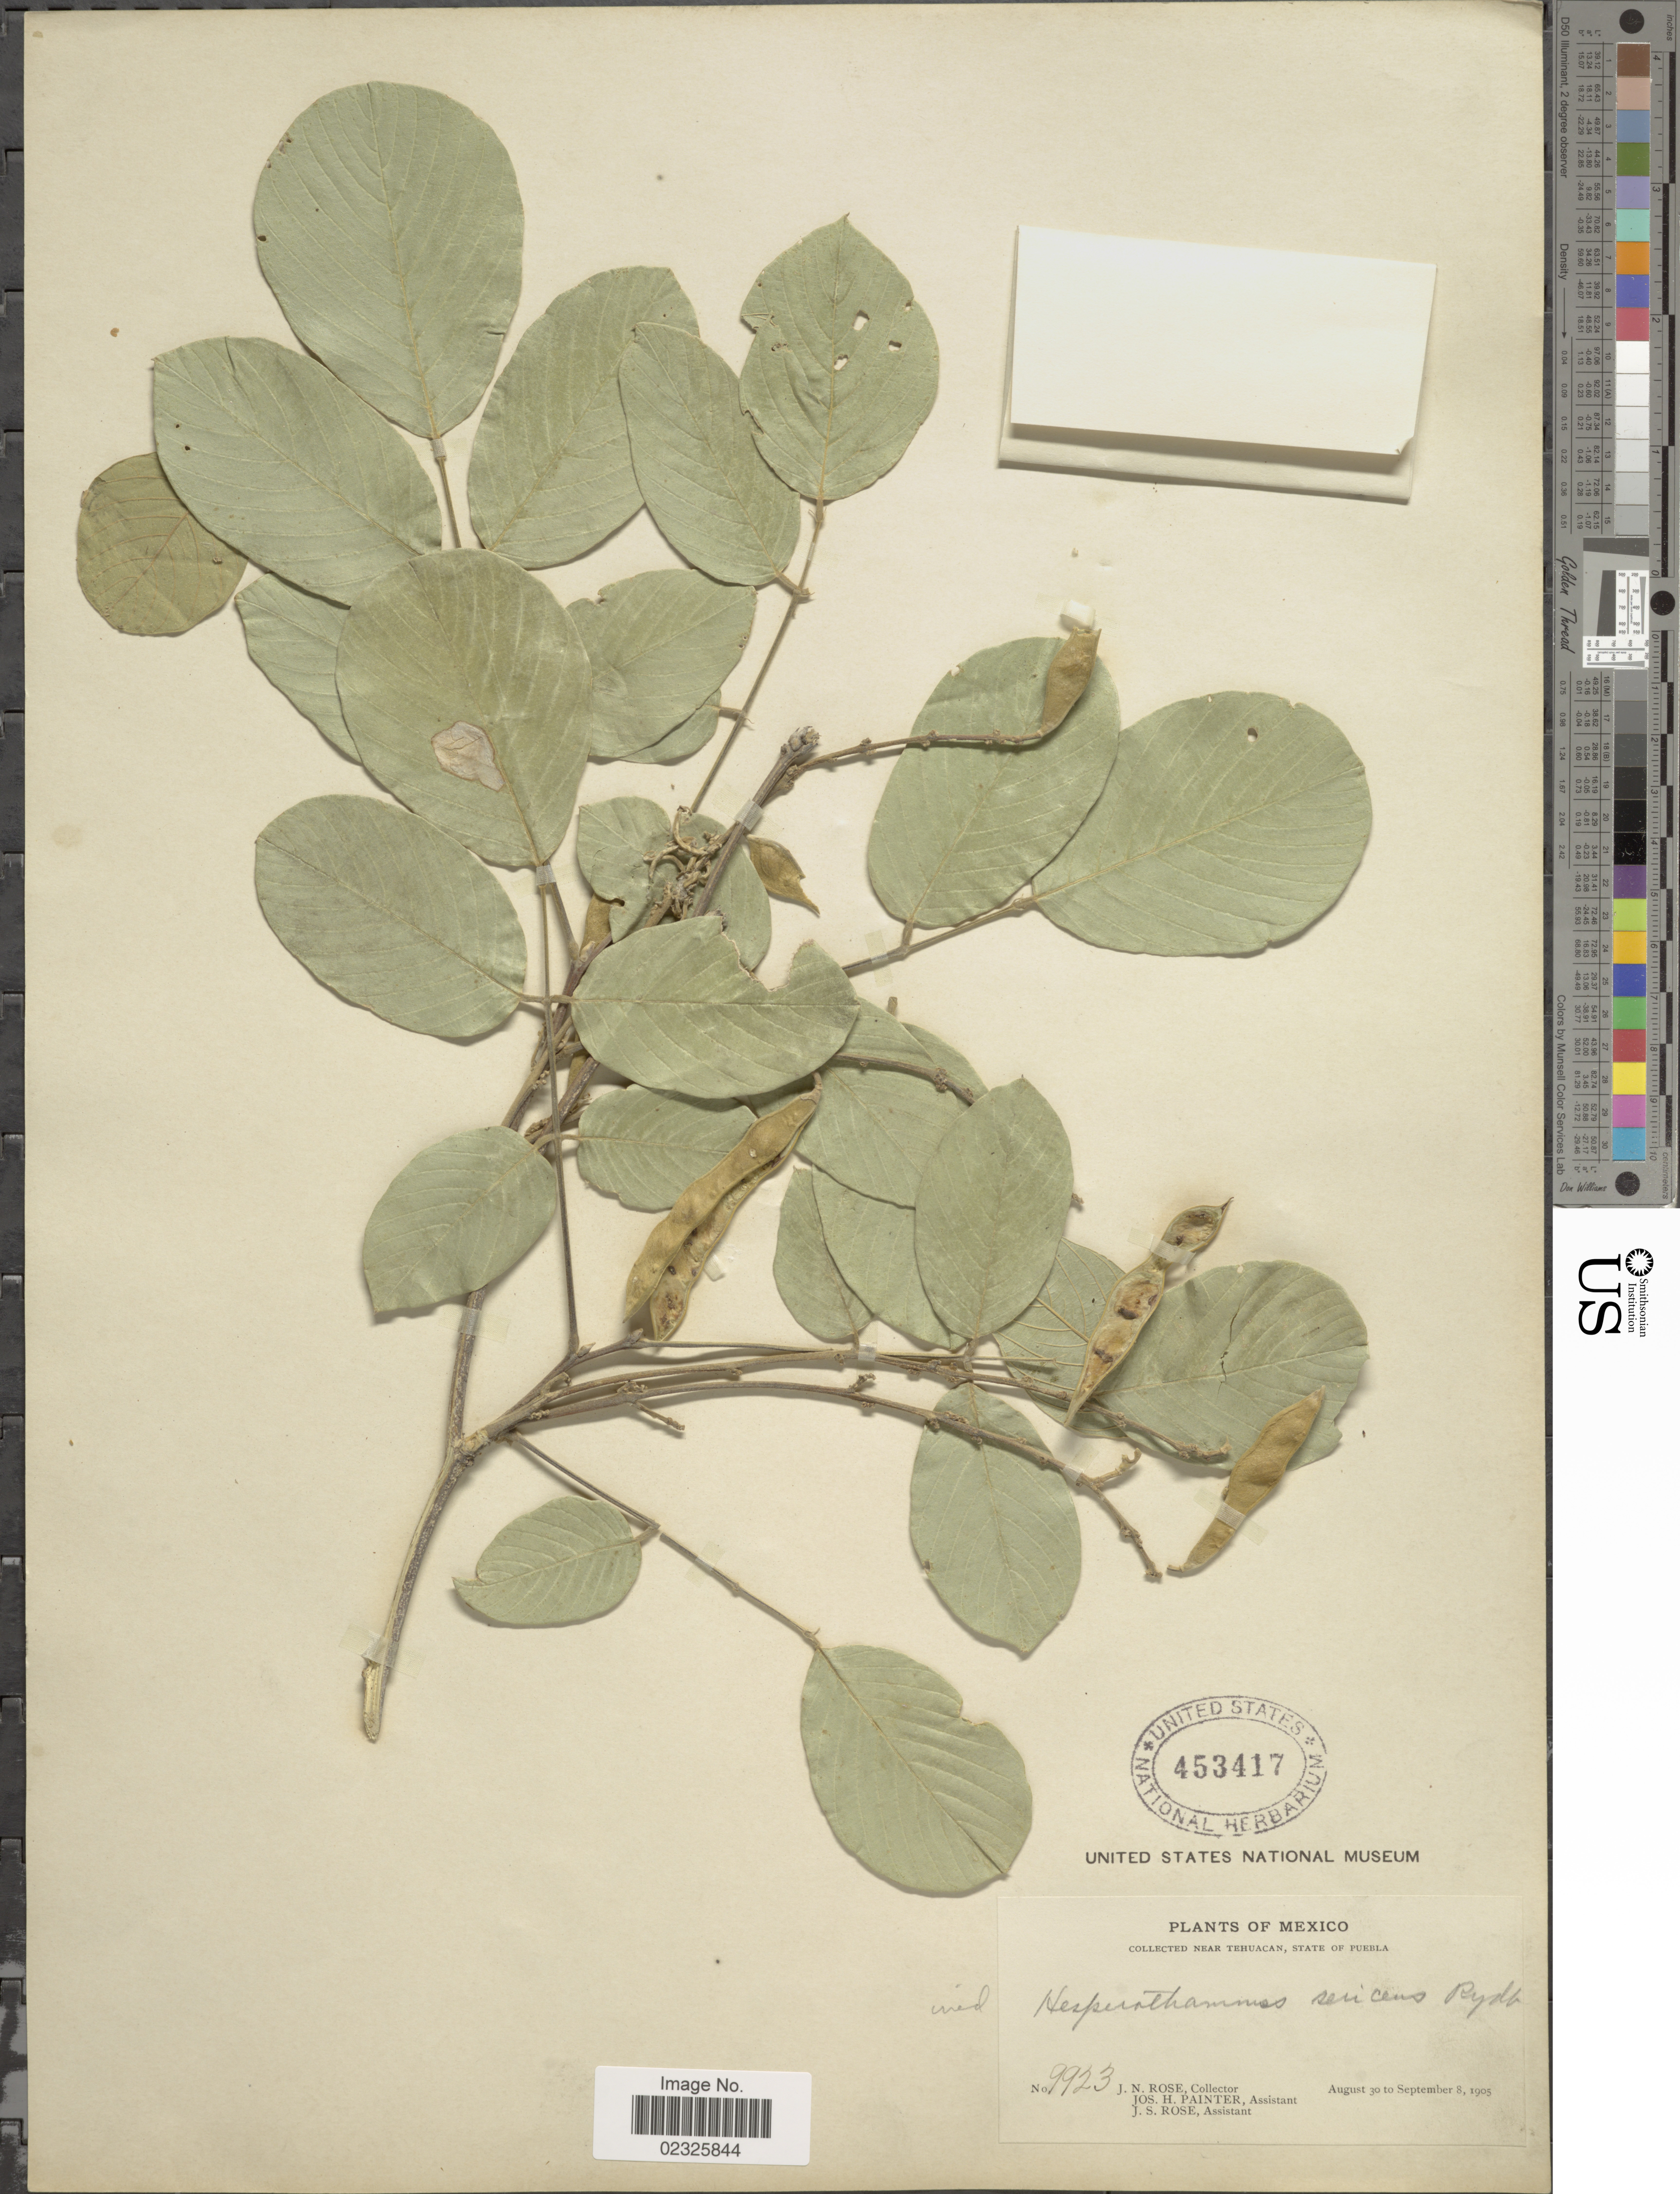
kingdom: Plantae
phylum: Tracheophyta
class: Magnoliopsida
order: Fabales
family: Fabaceae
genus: Hesperothamnus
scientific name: Hesperothamnus pentaphyllus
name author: (Harms) Harms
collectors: J. N. Rose, J. H. Painter & J. S. Rose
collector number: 9923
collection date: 1905-08-30/1905-09-08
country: Mexico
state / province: Puebla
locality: Near Tehuacan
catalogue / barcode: US 453417